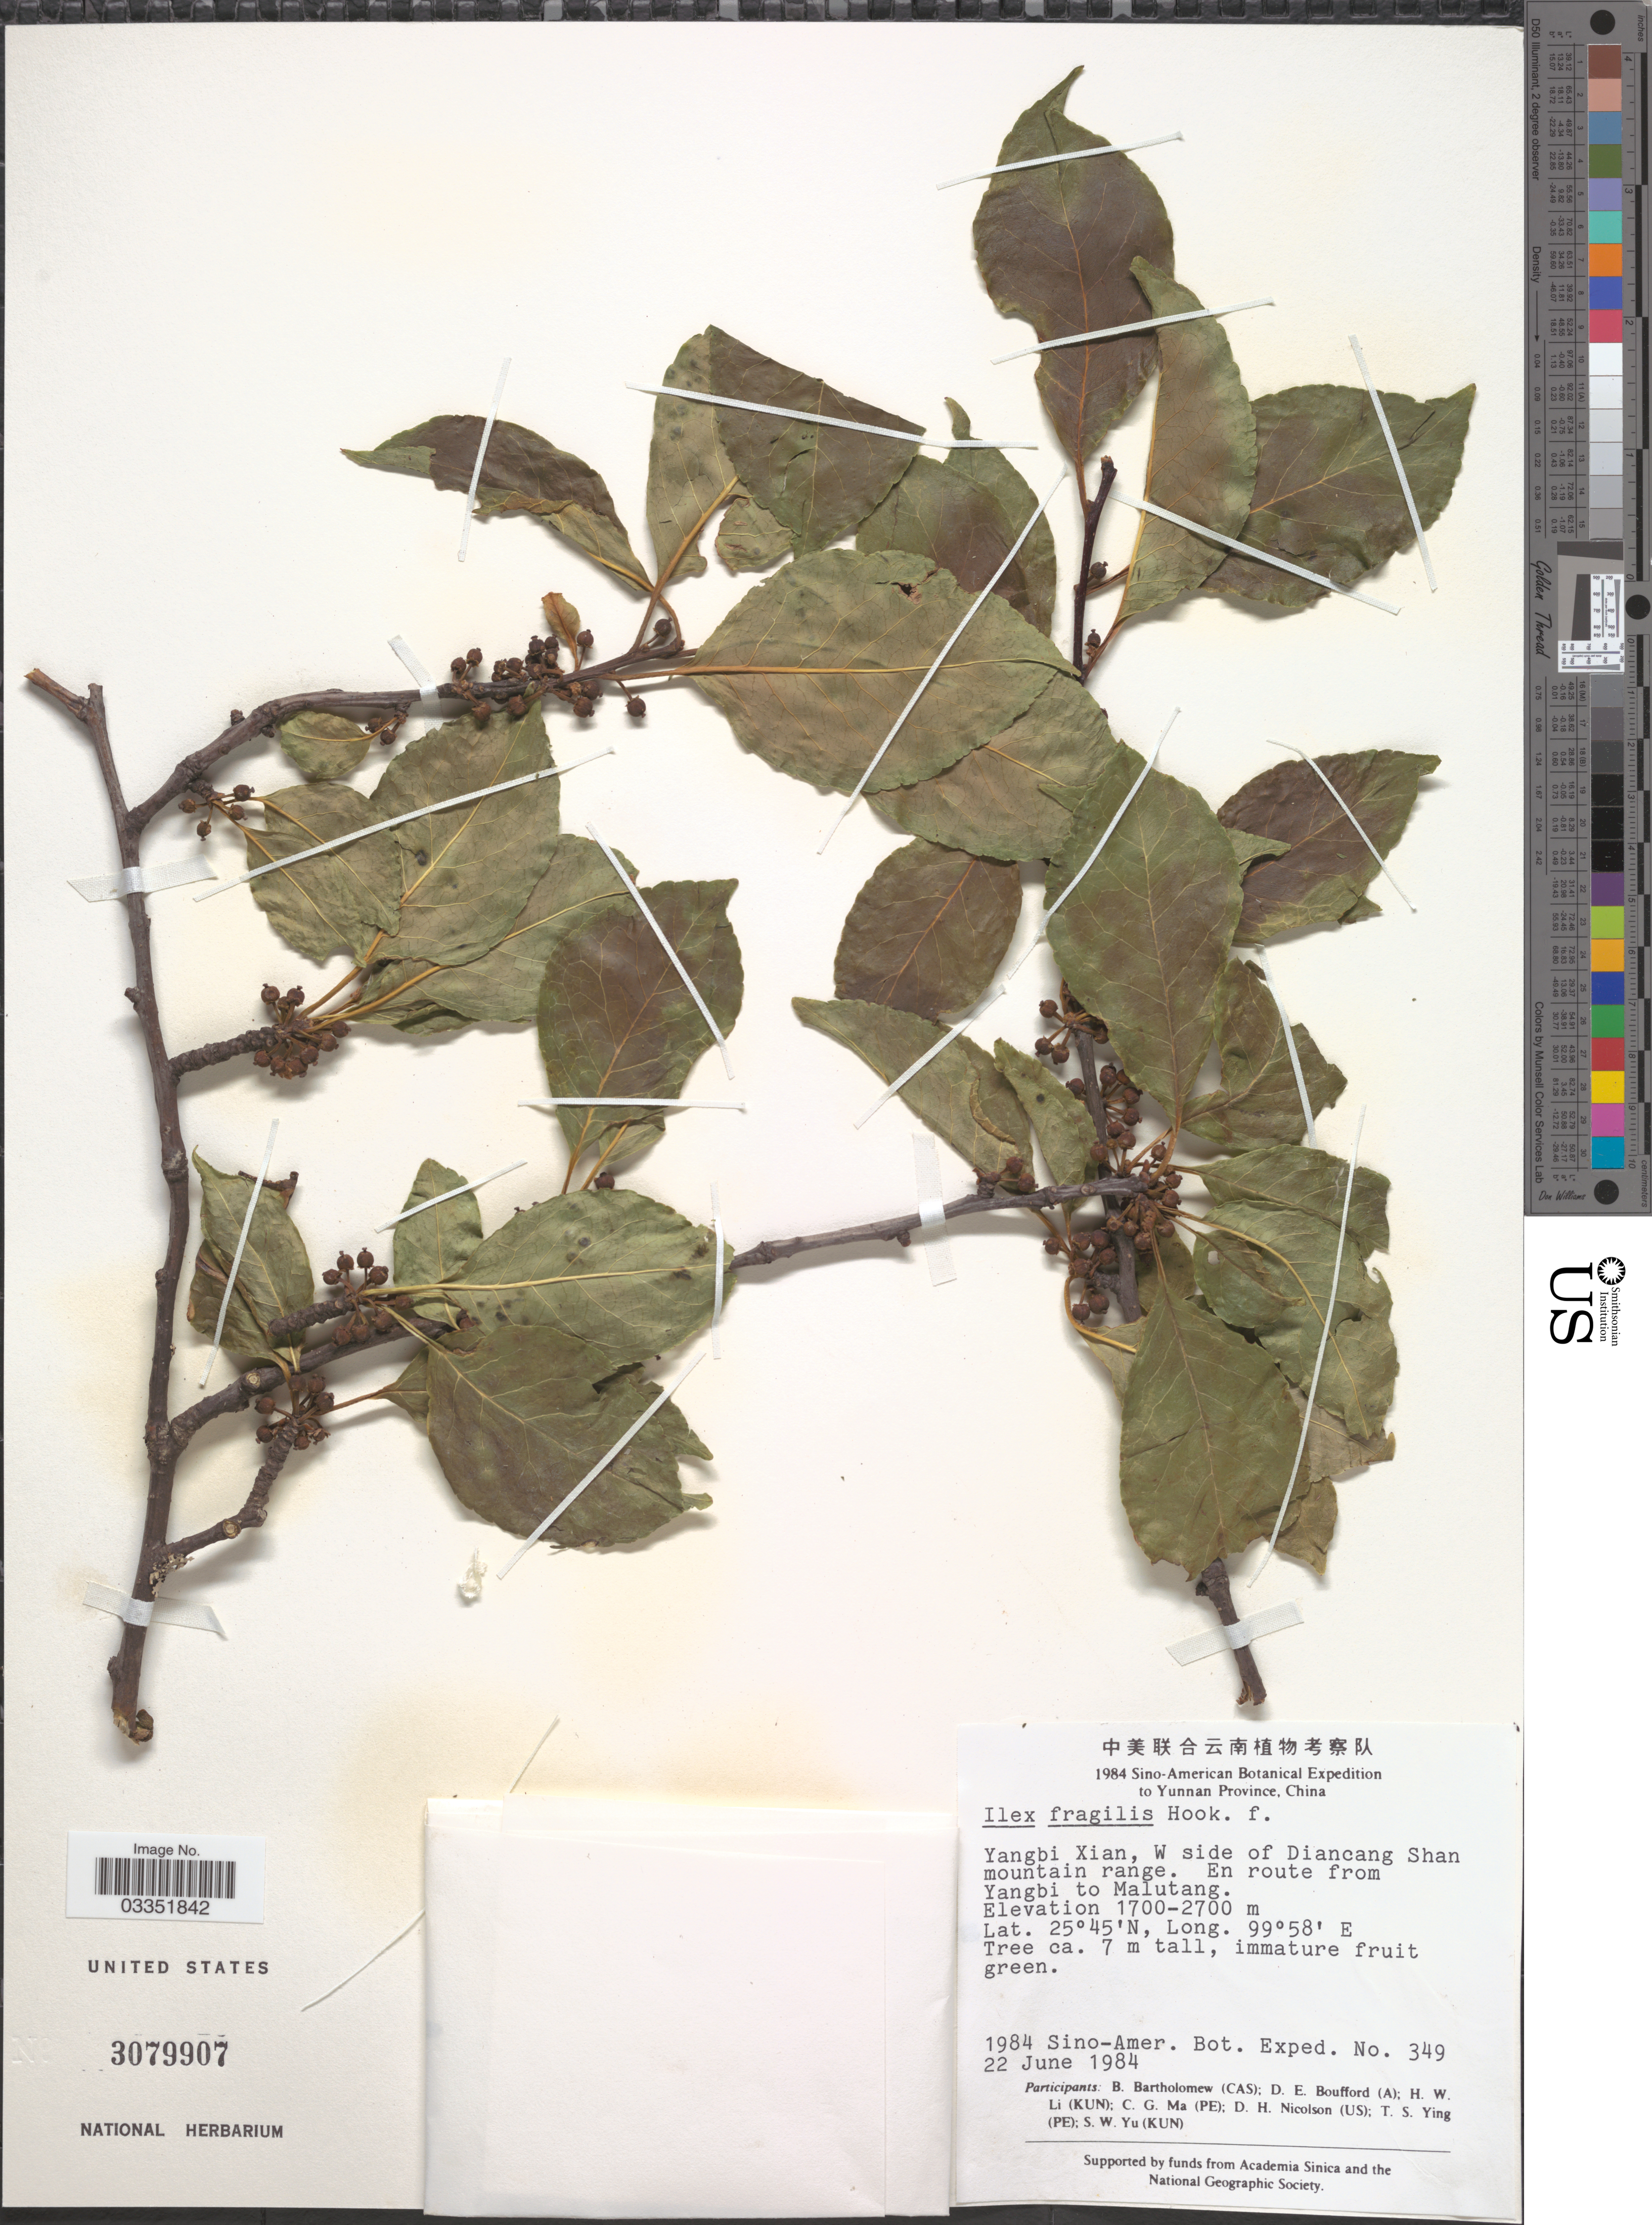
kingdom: Plantae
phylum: Tracheophyta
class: Magnoliopsida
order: Aquifoliales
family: Aquifoliaceae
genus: Ilex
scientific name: Ilex fragilis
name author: Hook. f.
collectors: Sino-Amer. Bot. Exped. 1984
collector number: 349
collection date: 1984-06-22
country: China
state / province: Yunnan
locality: Yangbi Xian, W side of Diancang Shan mountain range. En route from Yangbi to Malutang.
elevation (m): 1700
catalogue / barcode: US 3079907